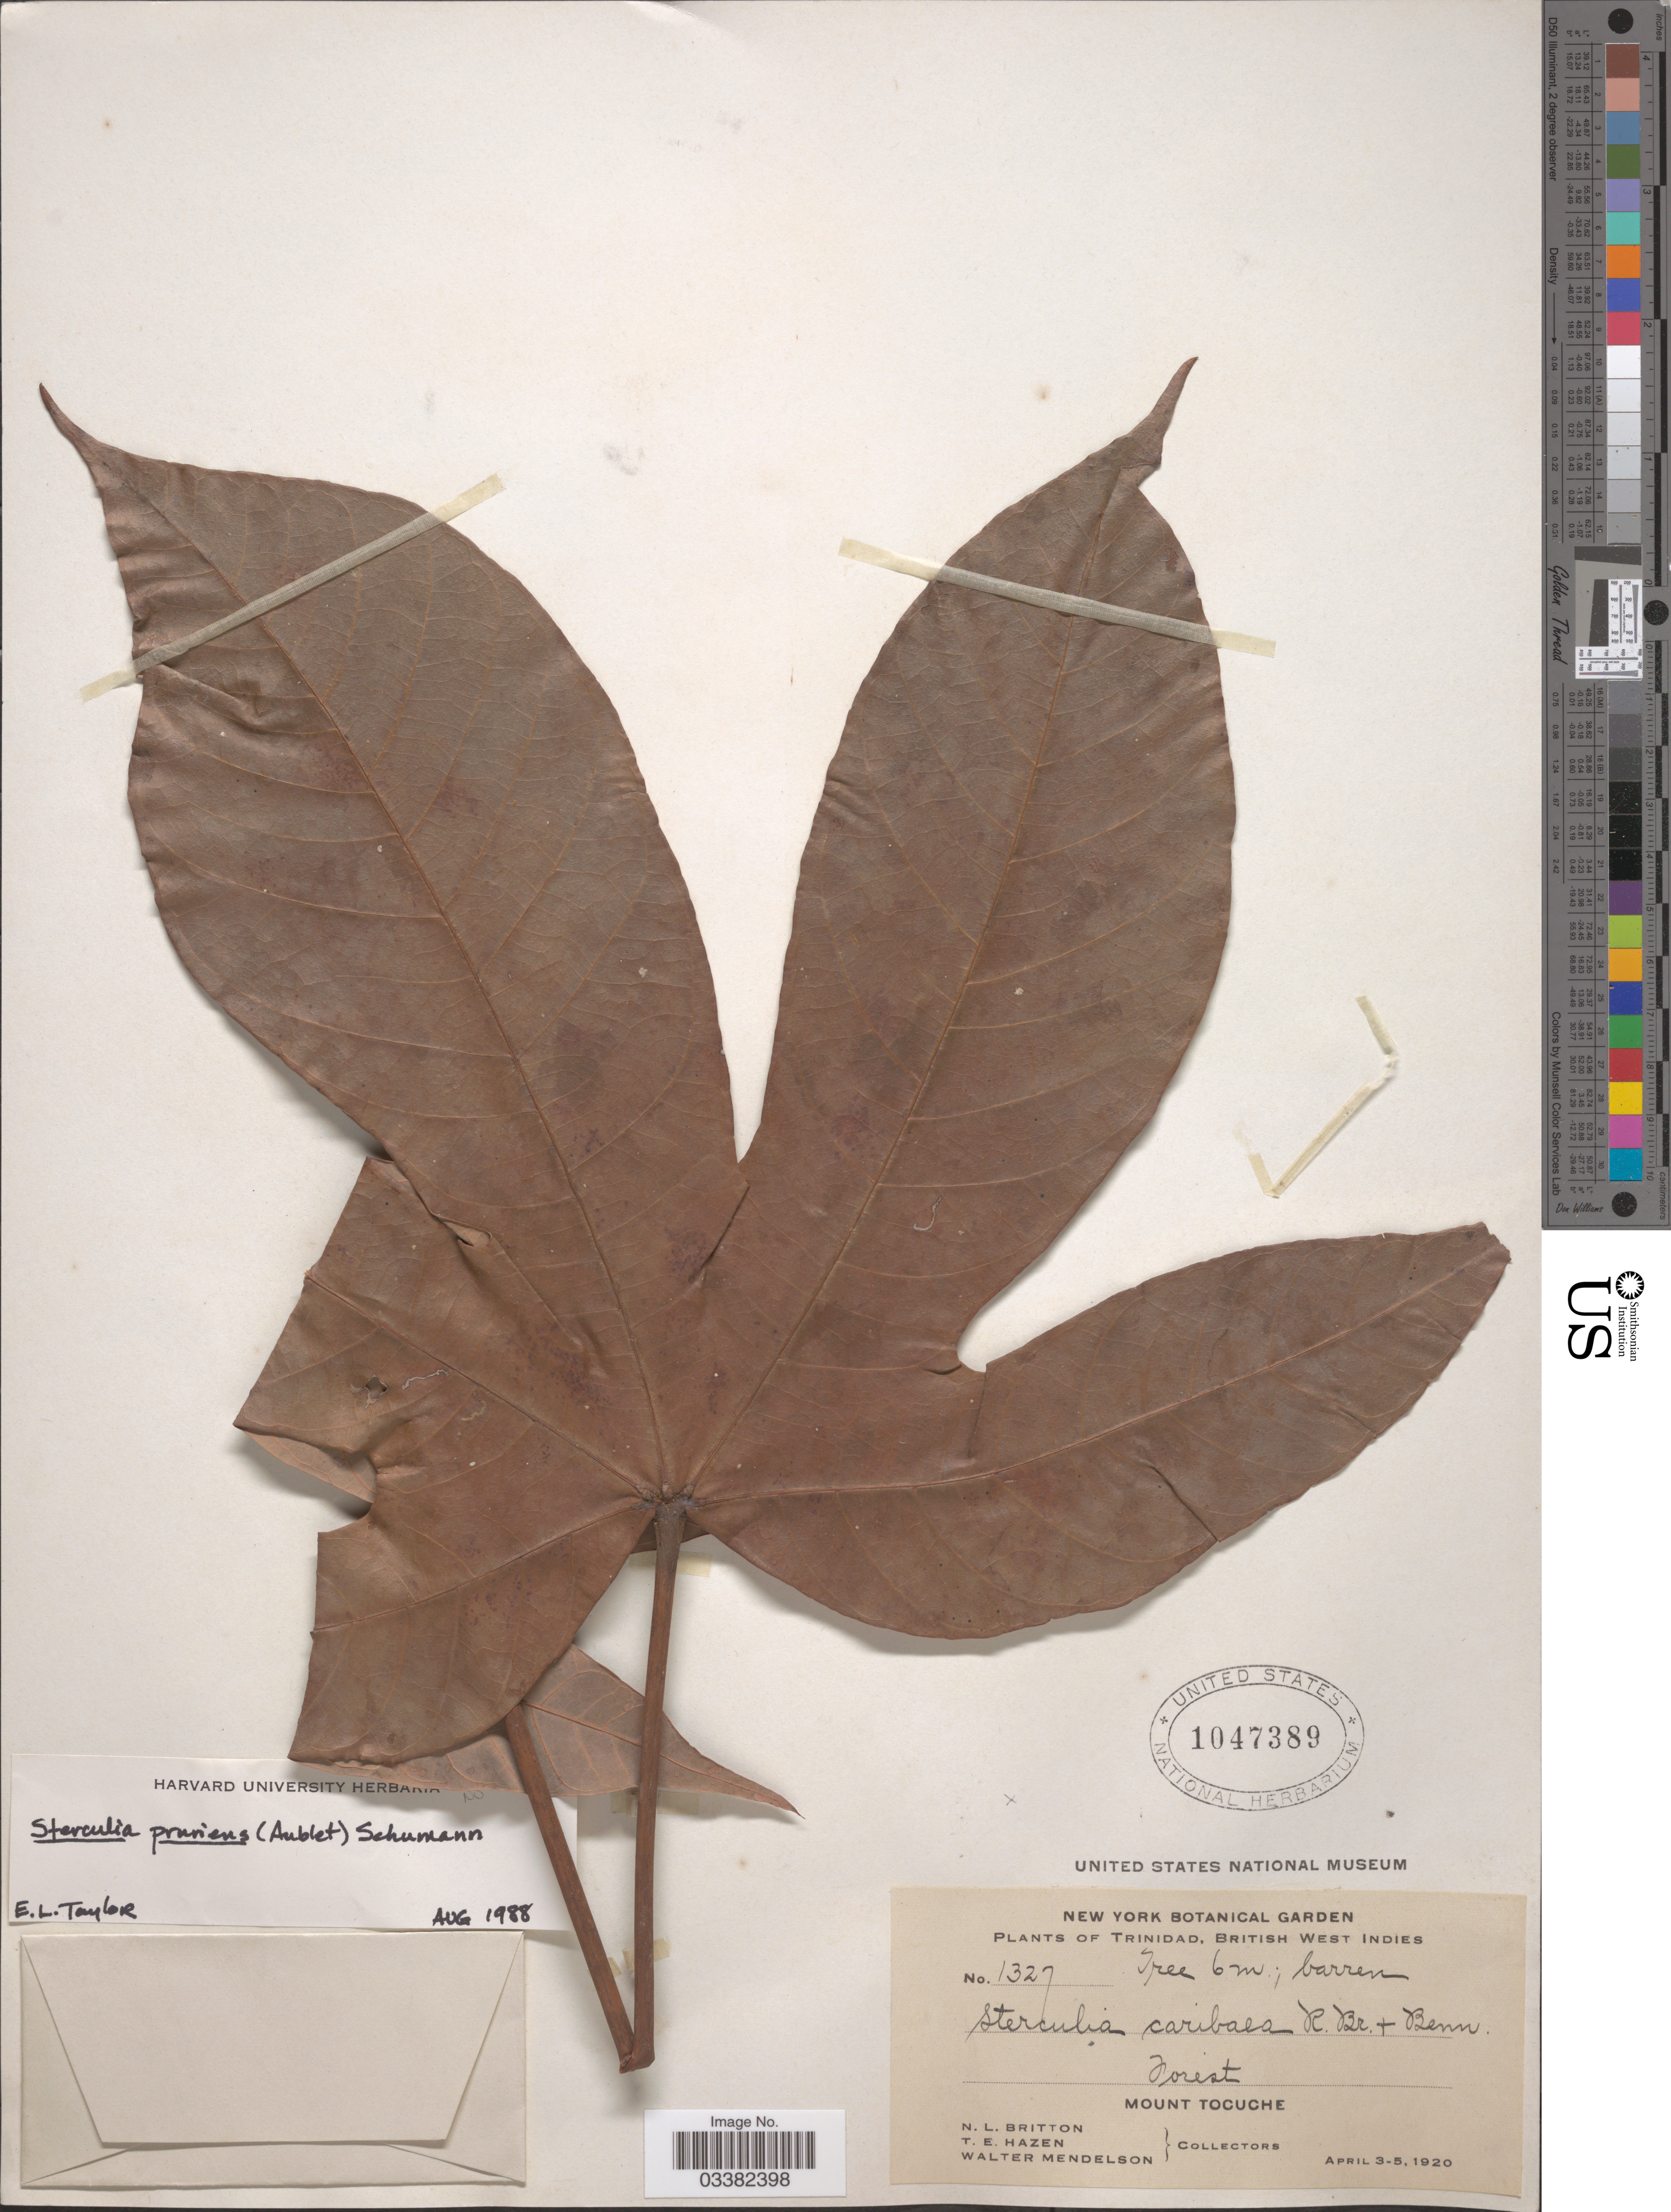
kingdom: Plantae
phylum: Tracheophyta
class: Magnoliopsida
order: Malvales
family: Malvaceae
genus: Sterculia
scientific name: Sterculia pruriens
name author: (Aubl.) K. Schum.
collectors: N. Britton, T. E. Hazen & W. Mendelson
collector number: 1327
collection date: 1920-04-03/1920-04-05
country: Trinidad and Tobago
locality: Trinidad. British West Indies. Mount Tocuche.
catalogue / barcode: US 1047389